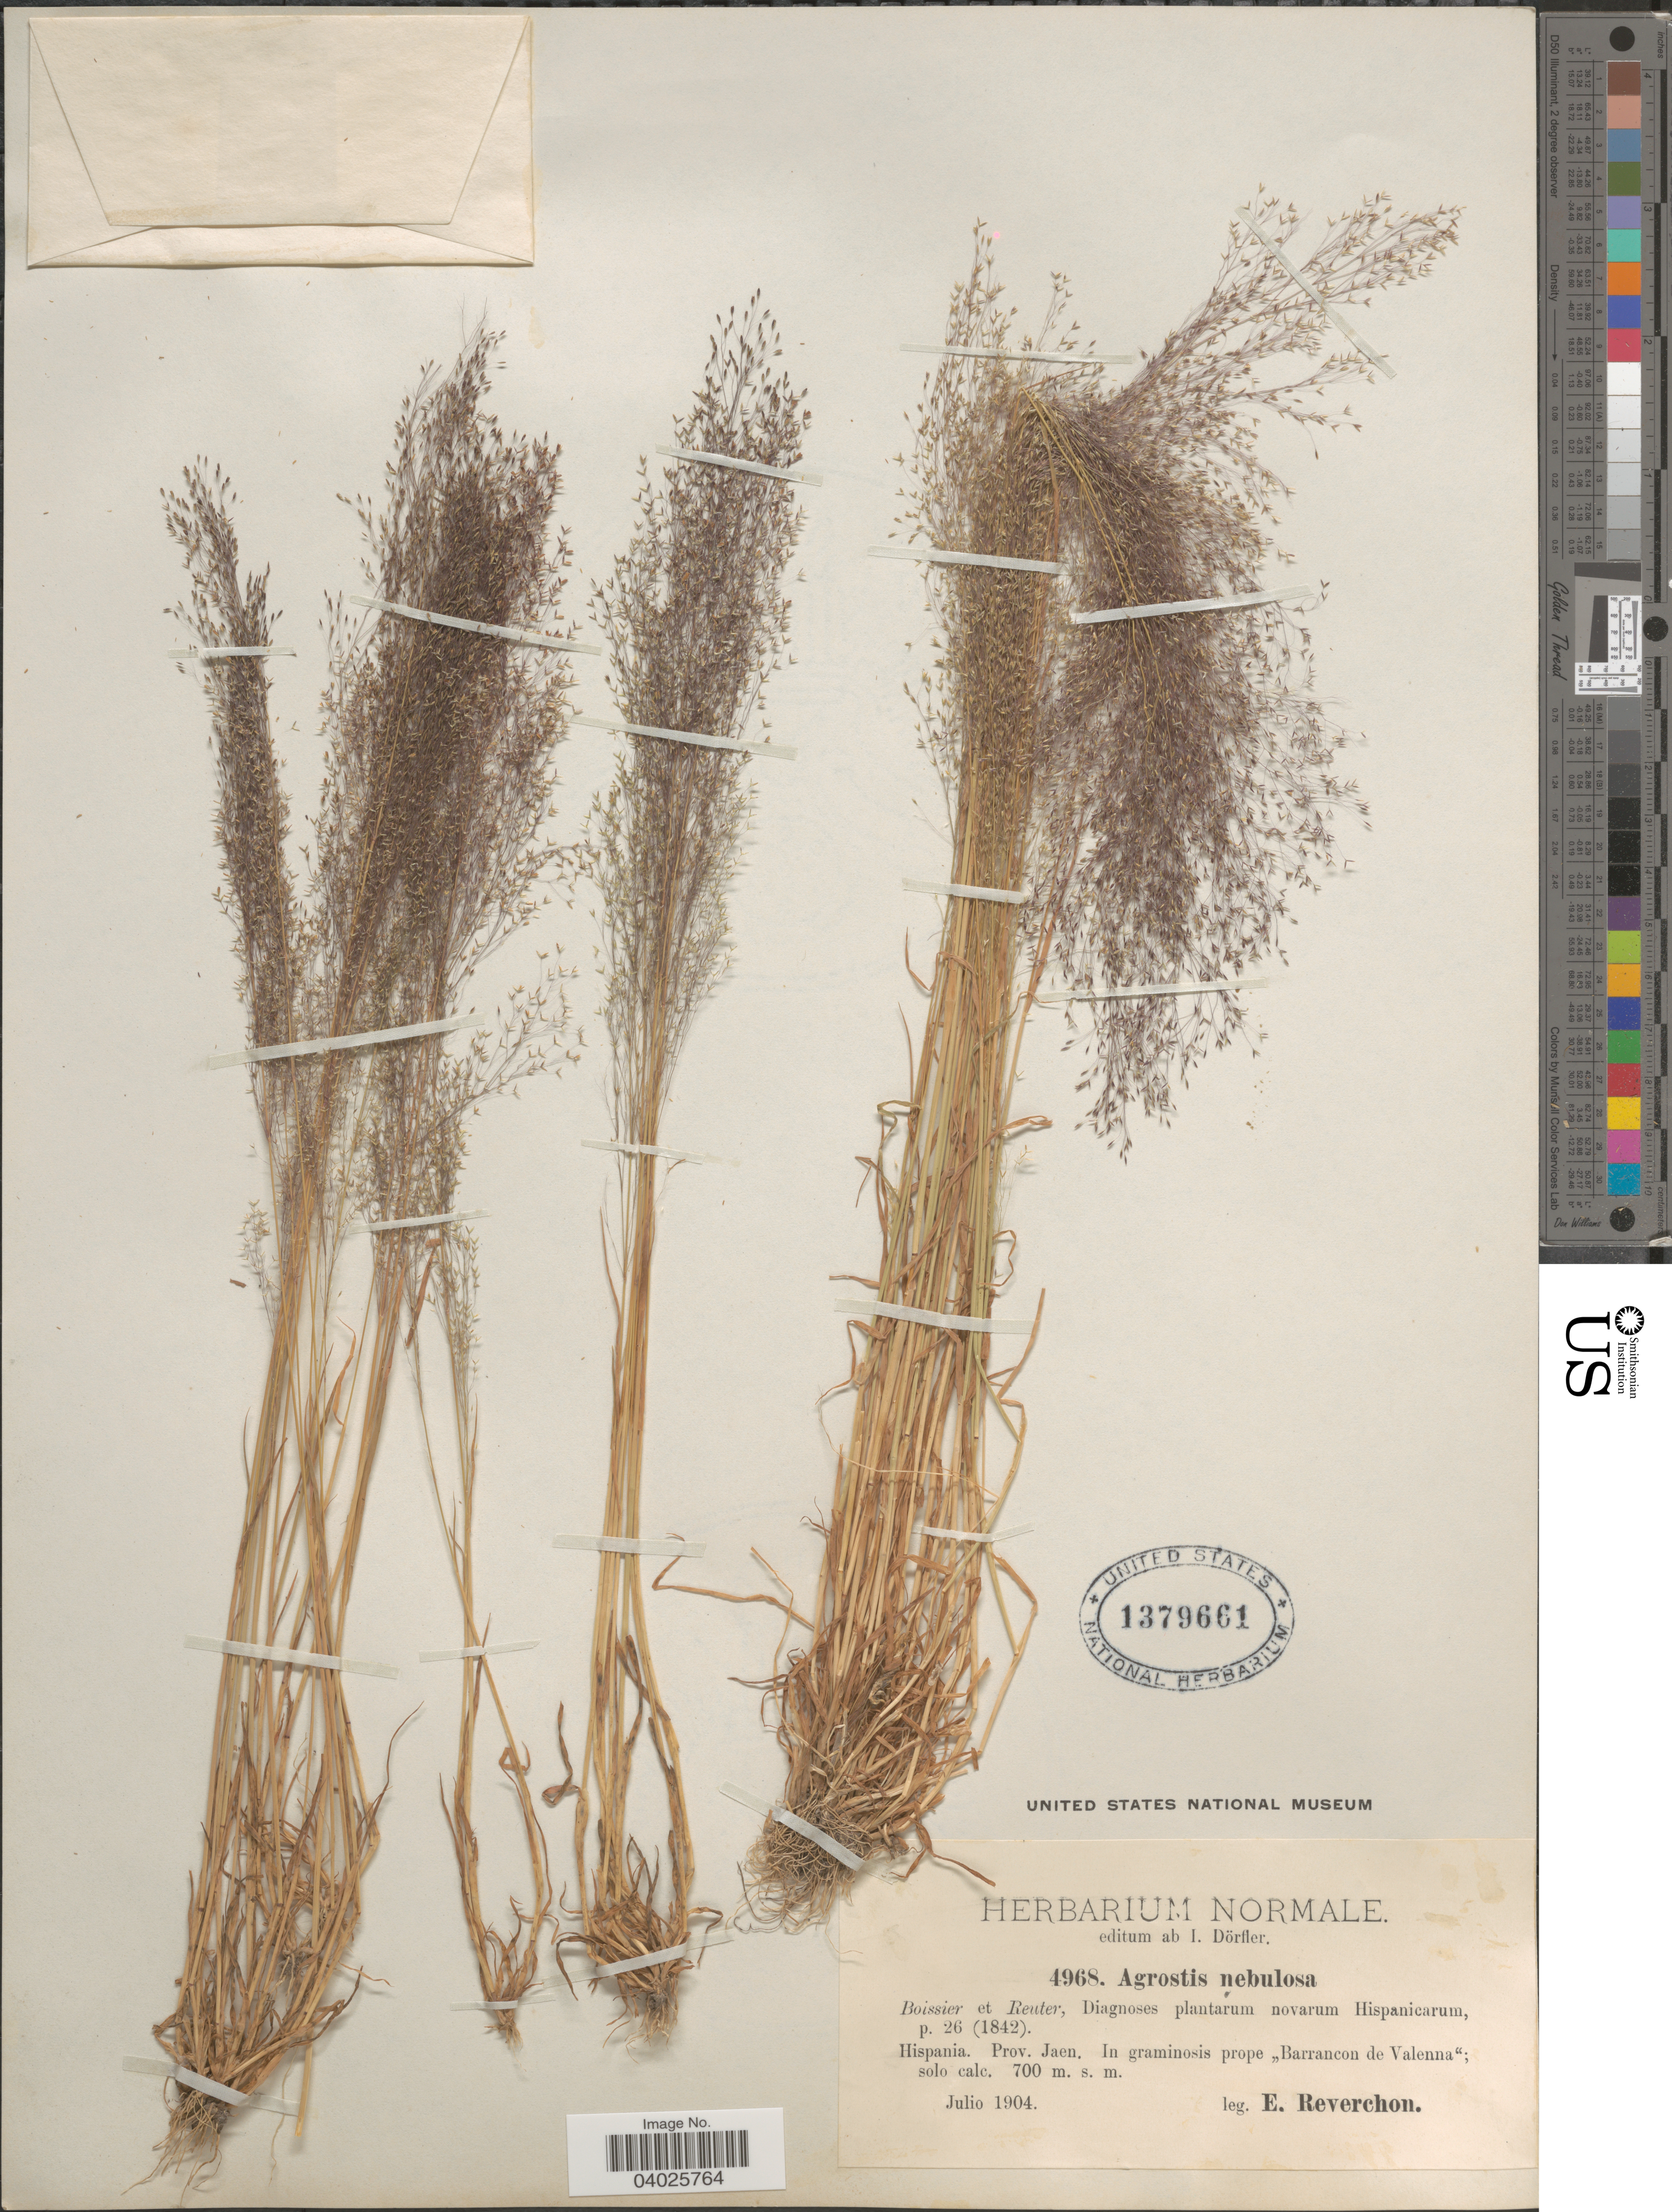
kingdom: Plantae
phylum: Tracheophyta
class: Liliopsida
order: Poales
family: Poaceae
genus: Agrostis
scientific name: Agrostis nebulosa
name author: Boiss. & Reut.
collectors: E. Reverchon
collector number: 4968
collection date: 1904-07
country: Spain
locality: Hispania. Prov. Jaen. In graminosis prope "Barrancon de Valenna".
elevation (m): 700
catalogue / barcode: US 1379661